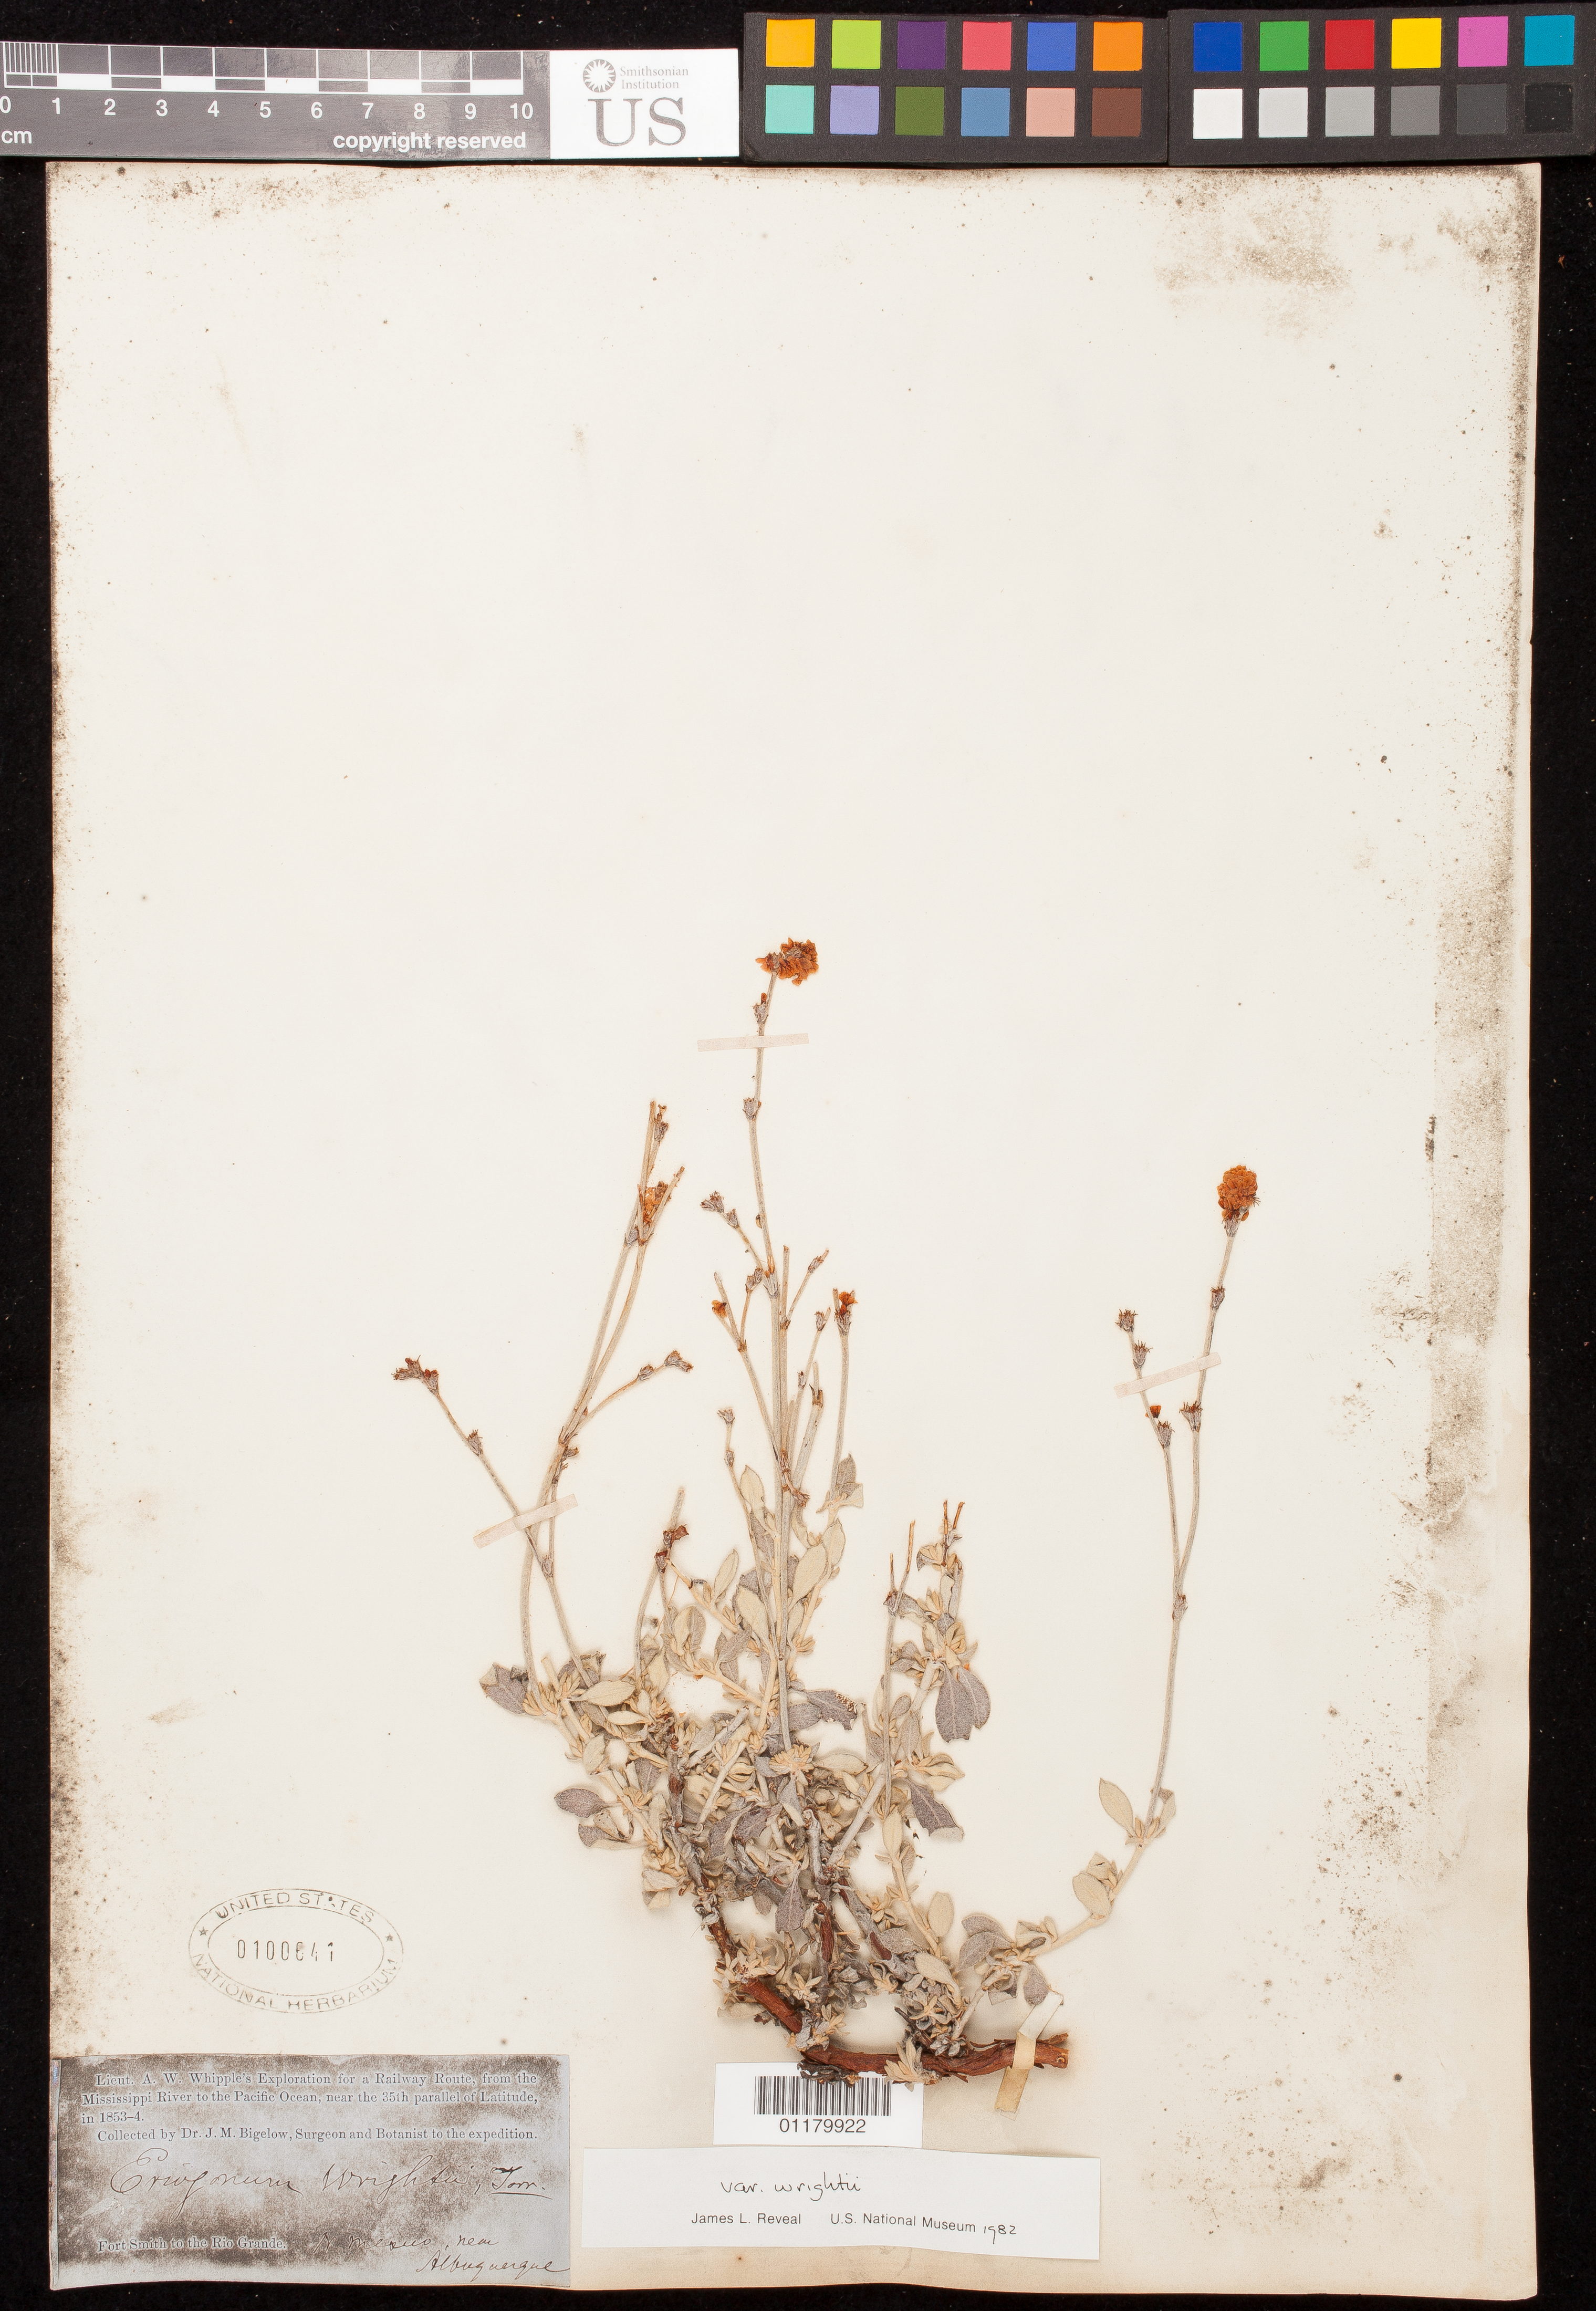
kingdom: Plantae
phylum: Tracheophyta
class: Magnoliopsida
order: Caryophyllales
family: Polygonaceae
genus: Eriogonum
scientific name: Eriogonum wrightii var. wrightii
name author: Torr. ex Benth.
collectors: J. M. Bigelow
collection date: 1853/1854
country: United States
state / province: New Mexico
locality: Fort Smith to the Rio Grande.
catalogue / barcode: US 100641